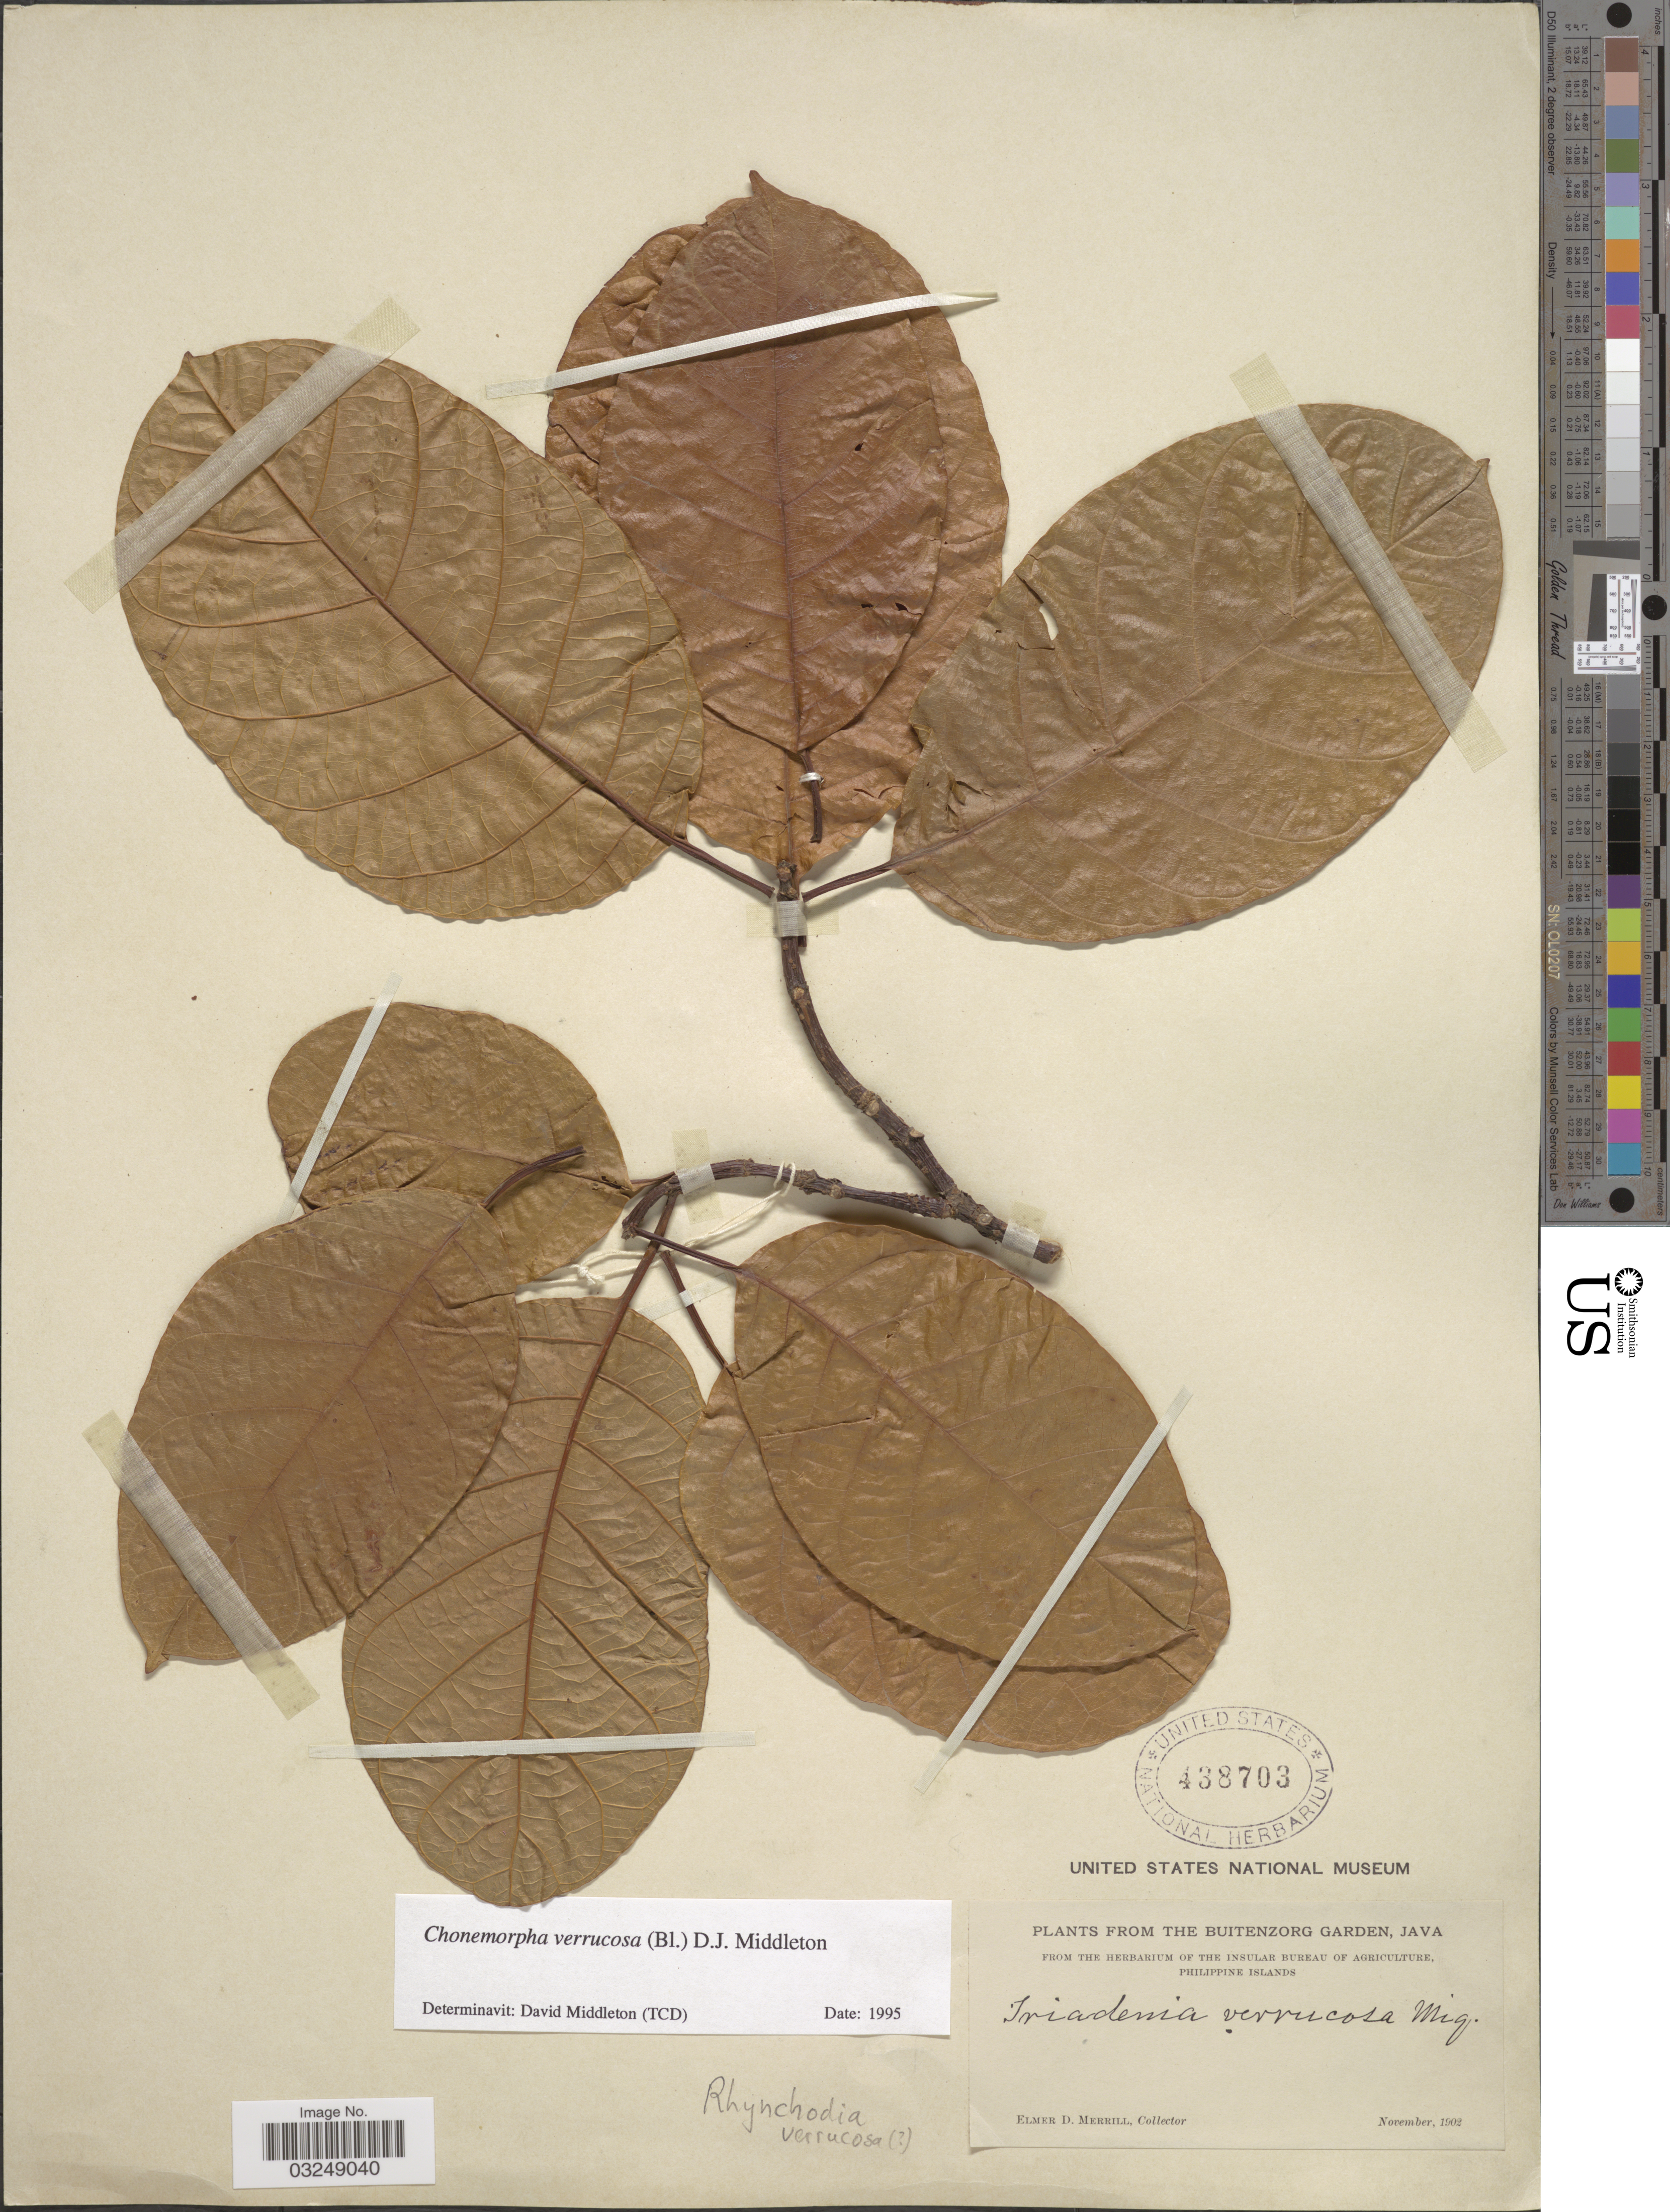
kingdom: Plantae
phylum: Tracheophyta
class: Magnoliopsida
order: Gentianales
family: Apocynaceae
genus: Chonemorpha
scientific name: Chonemorpha verrucosa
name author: (Blume) D.J. Middleton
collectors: E. D. Merrill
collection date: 1902-11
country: Indonesia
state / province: Java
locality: The Buitenzorg Garden.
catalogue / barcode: US 438703